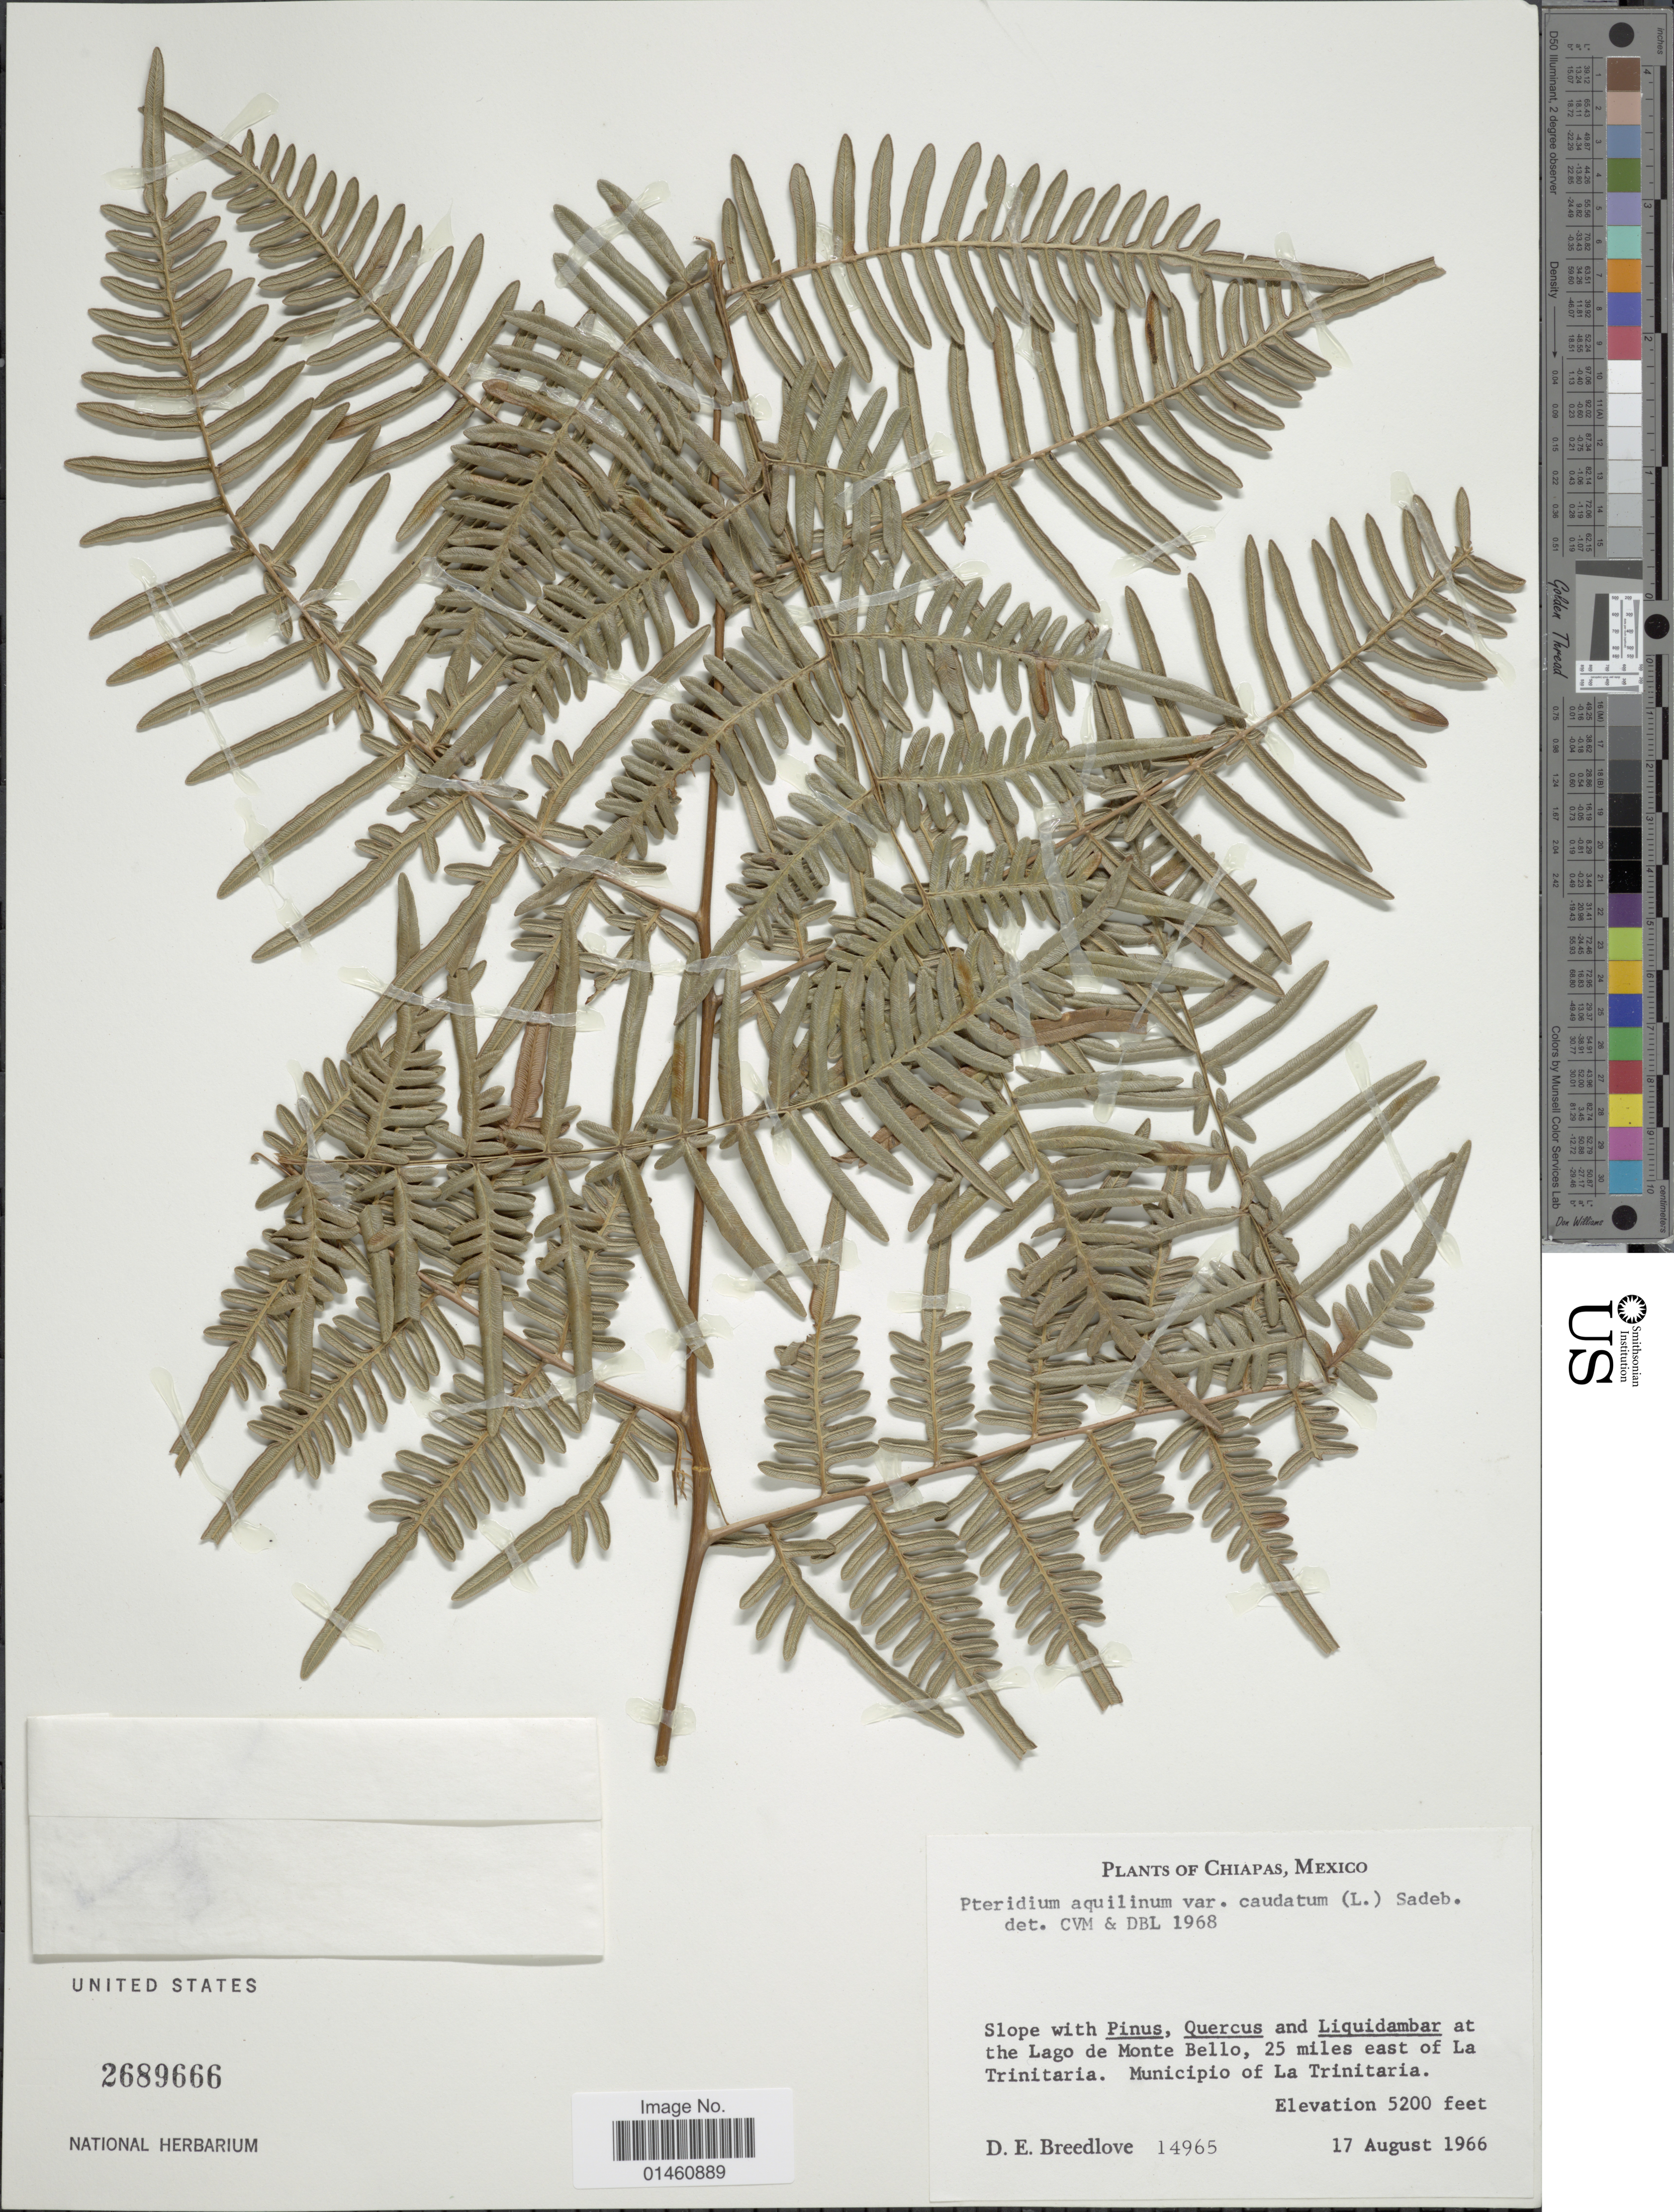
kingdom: Plantae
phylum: Tracheophyta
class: Polypodiopsida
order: Polypodiales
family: Dennstaedtiaceae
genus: Pteridium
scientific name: Pteridium caudatum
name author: (L.) Maxon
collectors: D. E. Breedlove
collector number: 14965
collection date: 1966-08-17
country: Mexico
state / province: Chiapas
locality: At the Lago de Monte Bello, 25 miles east of La Trinitaria. Municipio of La Trinitaria.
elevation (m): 1585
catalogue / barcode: US 2689666